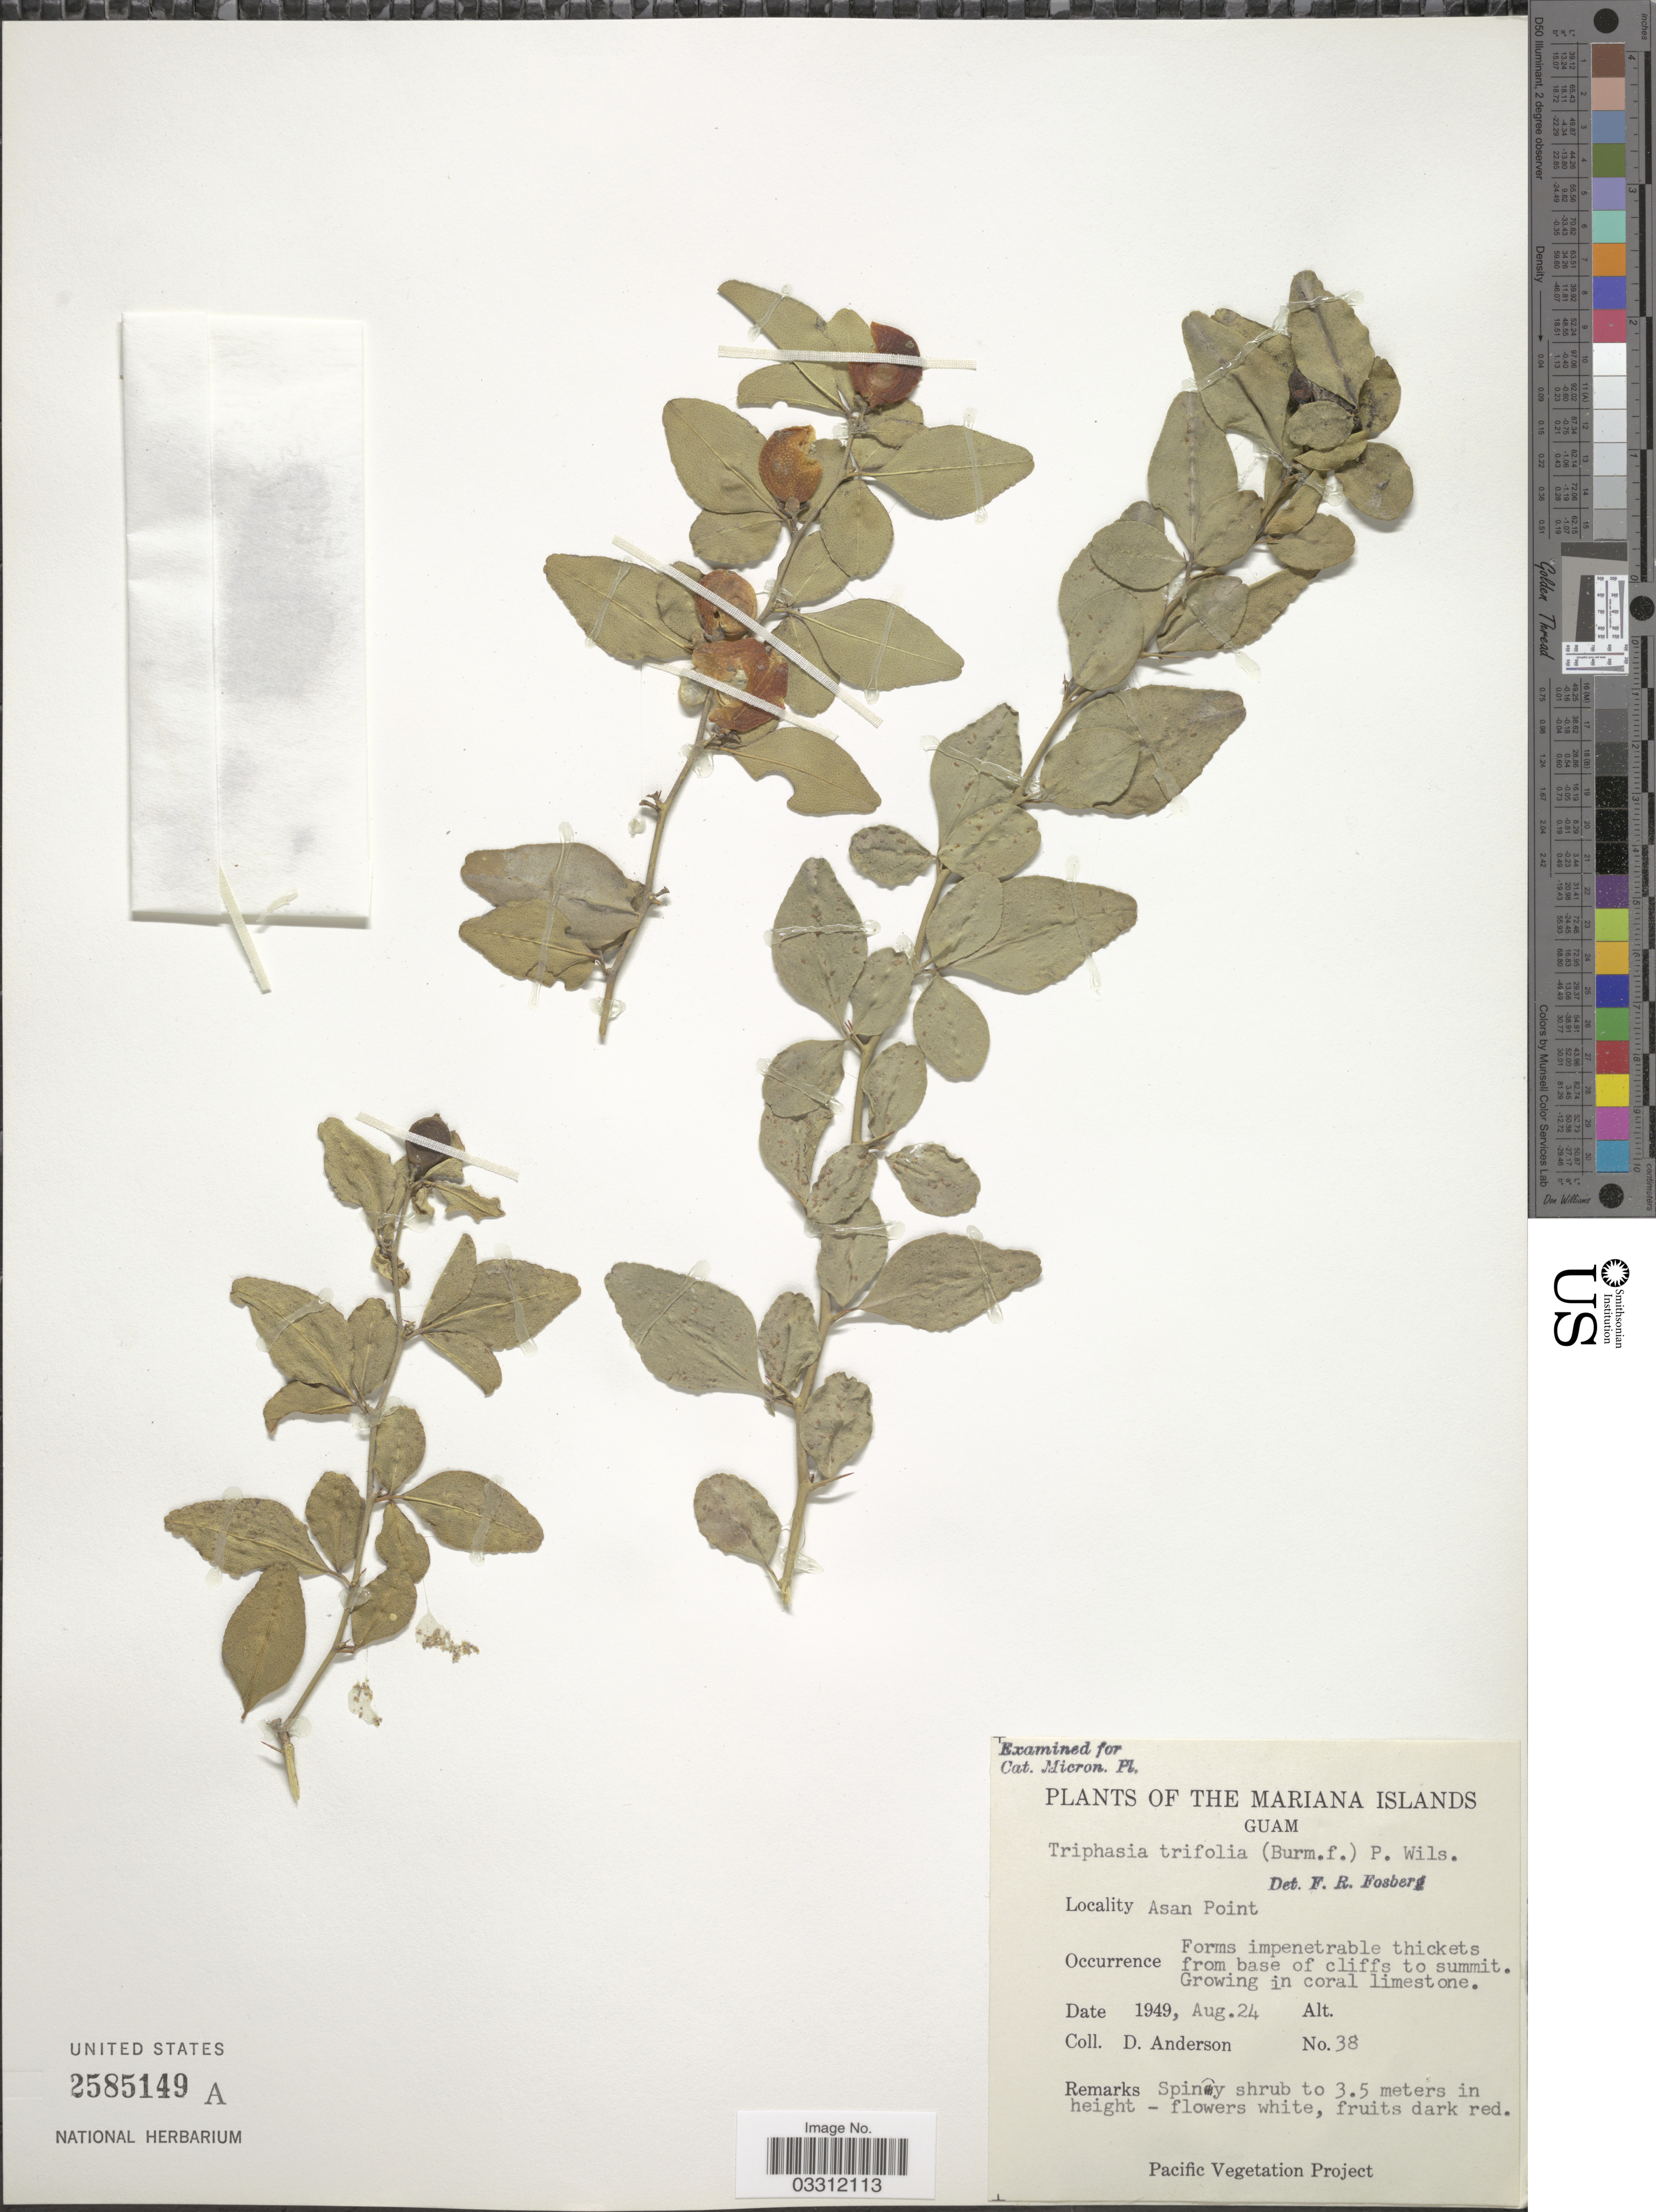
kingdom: Plantae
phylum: Tracheophyta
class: Magnoliopsida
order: Sapindales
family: Rutaceae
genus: Triphasia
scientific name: Triphasia trifolia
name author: (Burm. f.) P. Wilson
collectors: D. Anderson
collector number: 38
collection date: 1949-08-24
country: Guam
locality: The Mariana Islands, Guam, Asan Point.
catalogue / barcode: US 2585149A